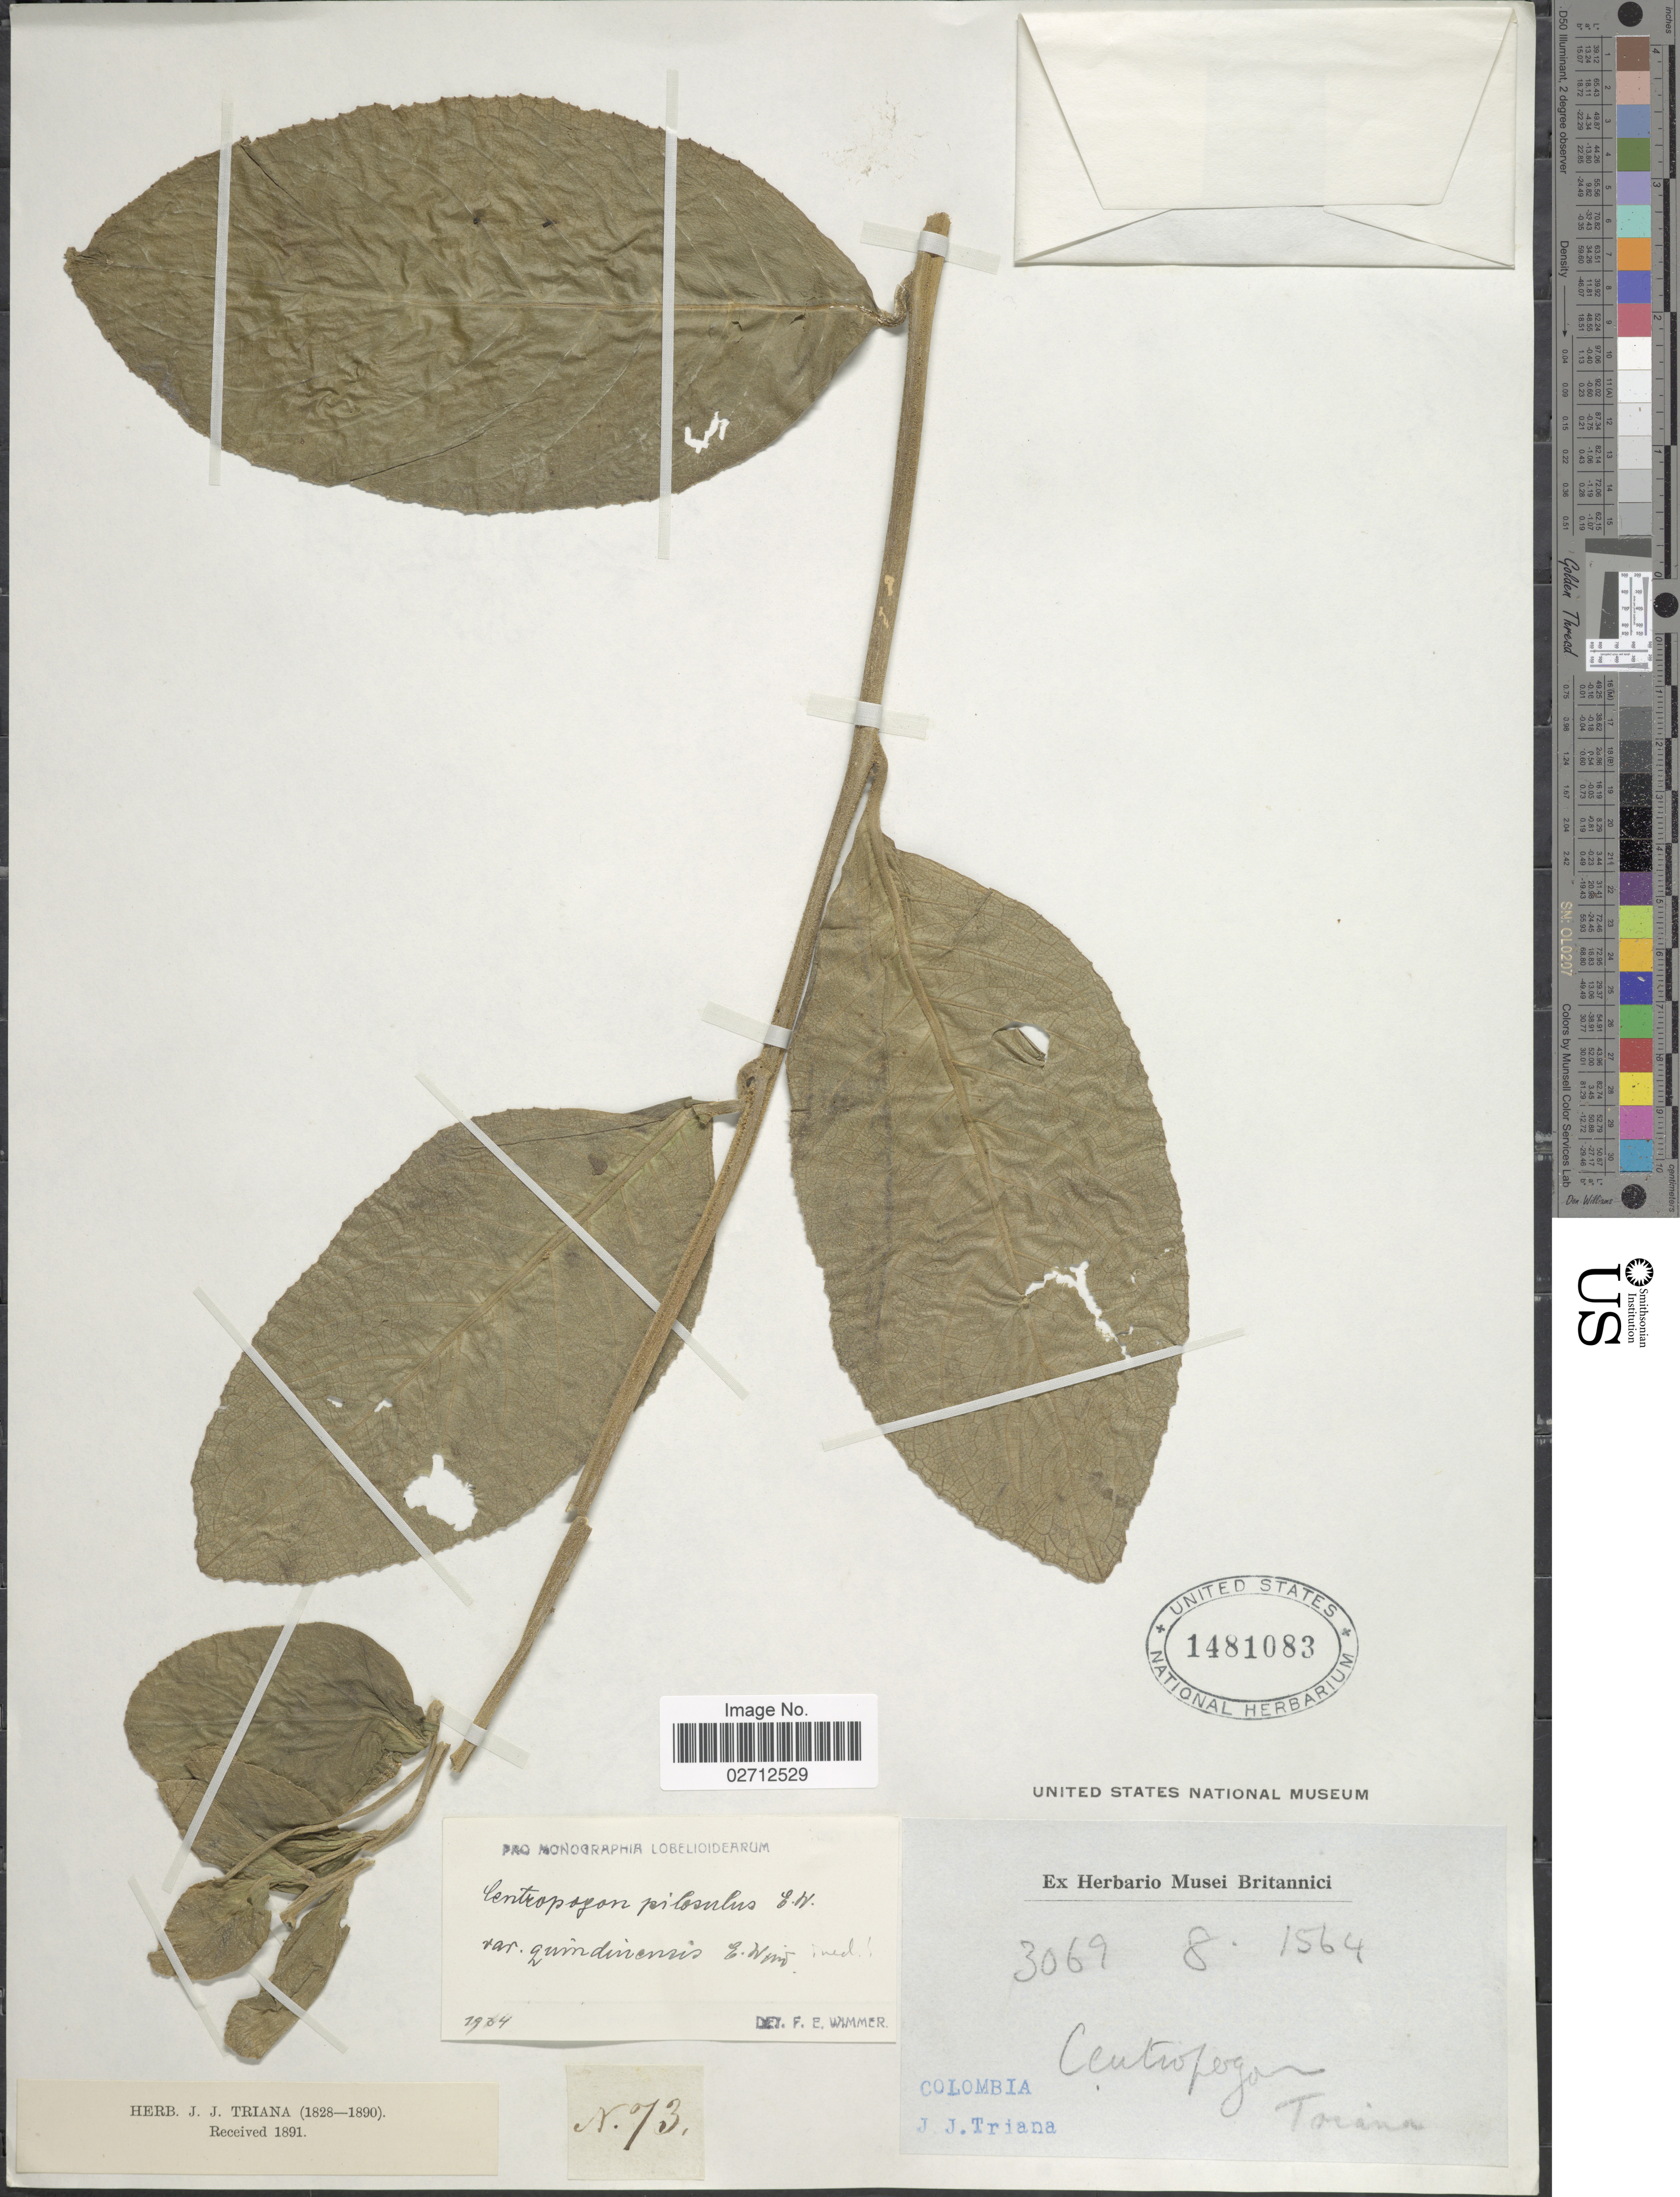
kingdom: Plantae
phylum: Tracheophyta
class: Magnoliopsida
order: Asterales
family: Campanulaceae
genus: Centropogon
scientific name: Centropogon pilosulus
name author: E. Wimm.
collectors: J. J. Triana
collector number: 3069/8/1564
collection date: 1828/1890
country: Colombia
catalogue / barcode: US 1481083